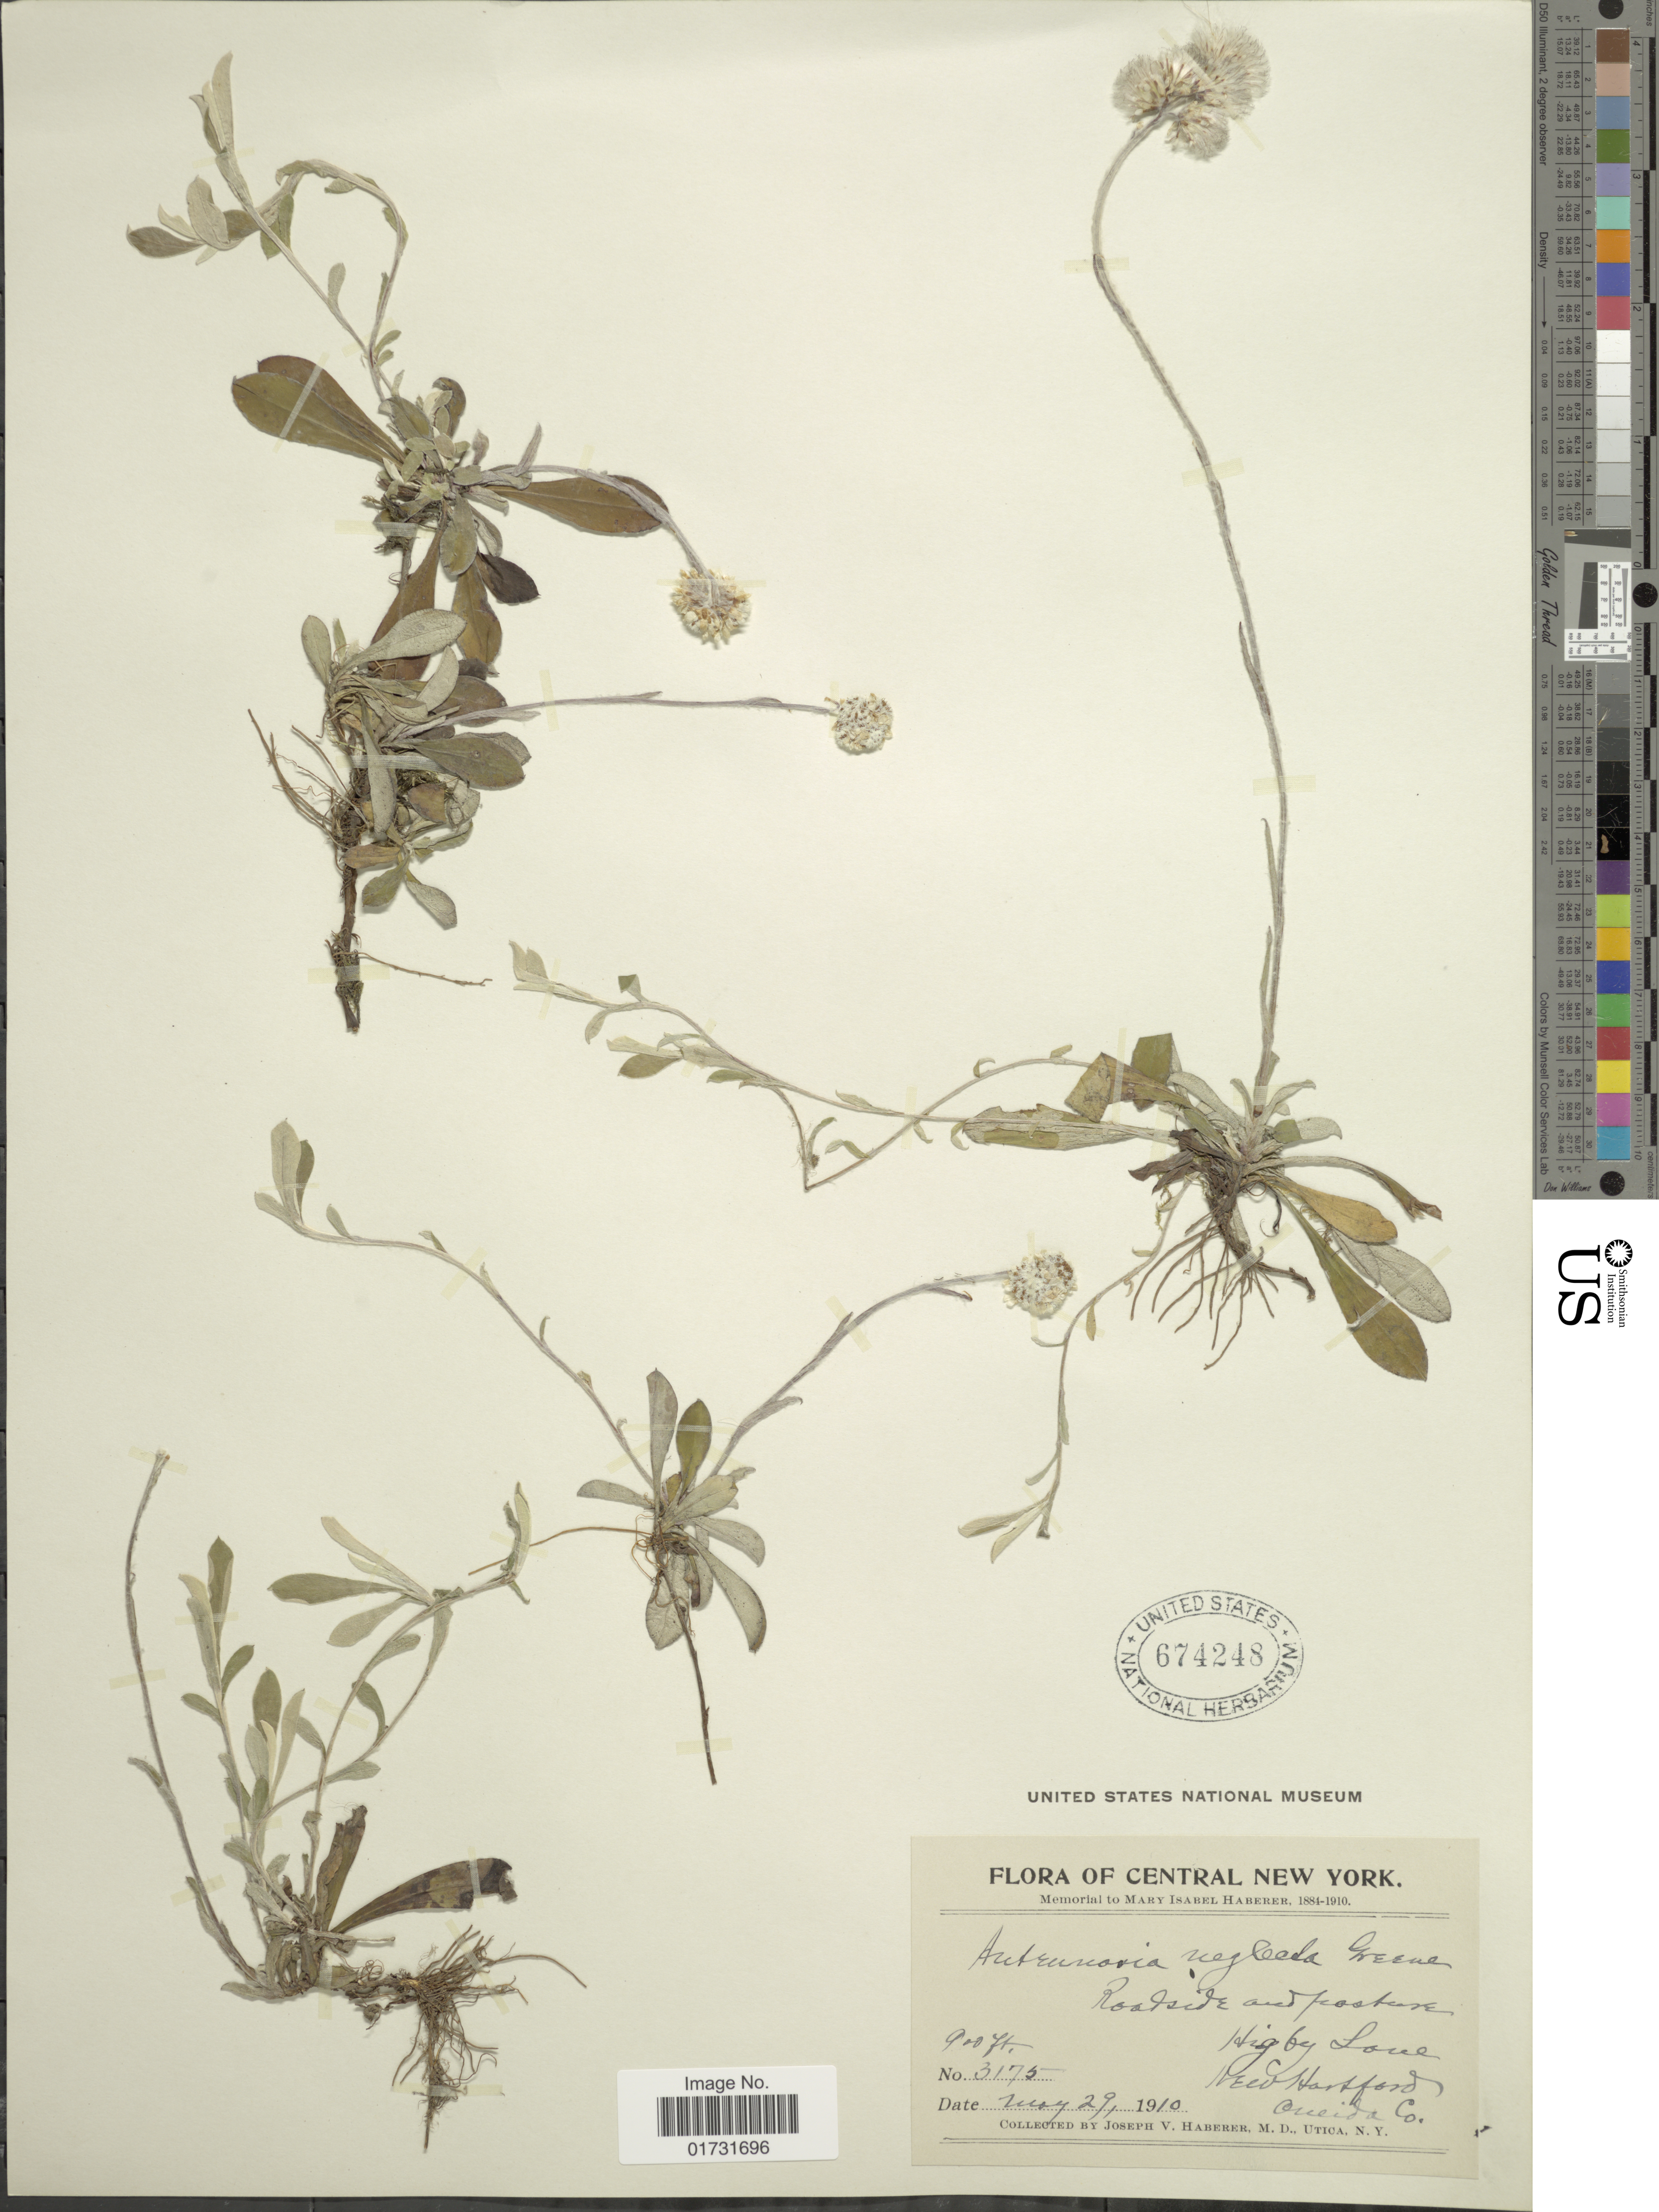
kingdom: Plantae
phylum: Tracheophyta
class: Magnoliopsida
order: Asterales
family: Asteraceae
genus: Antennaria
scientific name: Antennaria neglecta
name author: Greene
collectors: J. V. Haberer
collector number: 3175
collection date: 1910-05-29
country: United States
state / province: New York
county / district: Oneida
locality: Central New York. Highby Love. New Hartford. Oneida Co.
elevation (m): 274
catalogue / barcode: US 674248